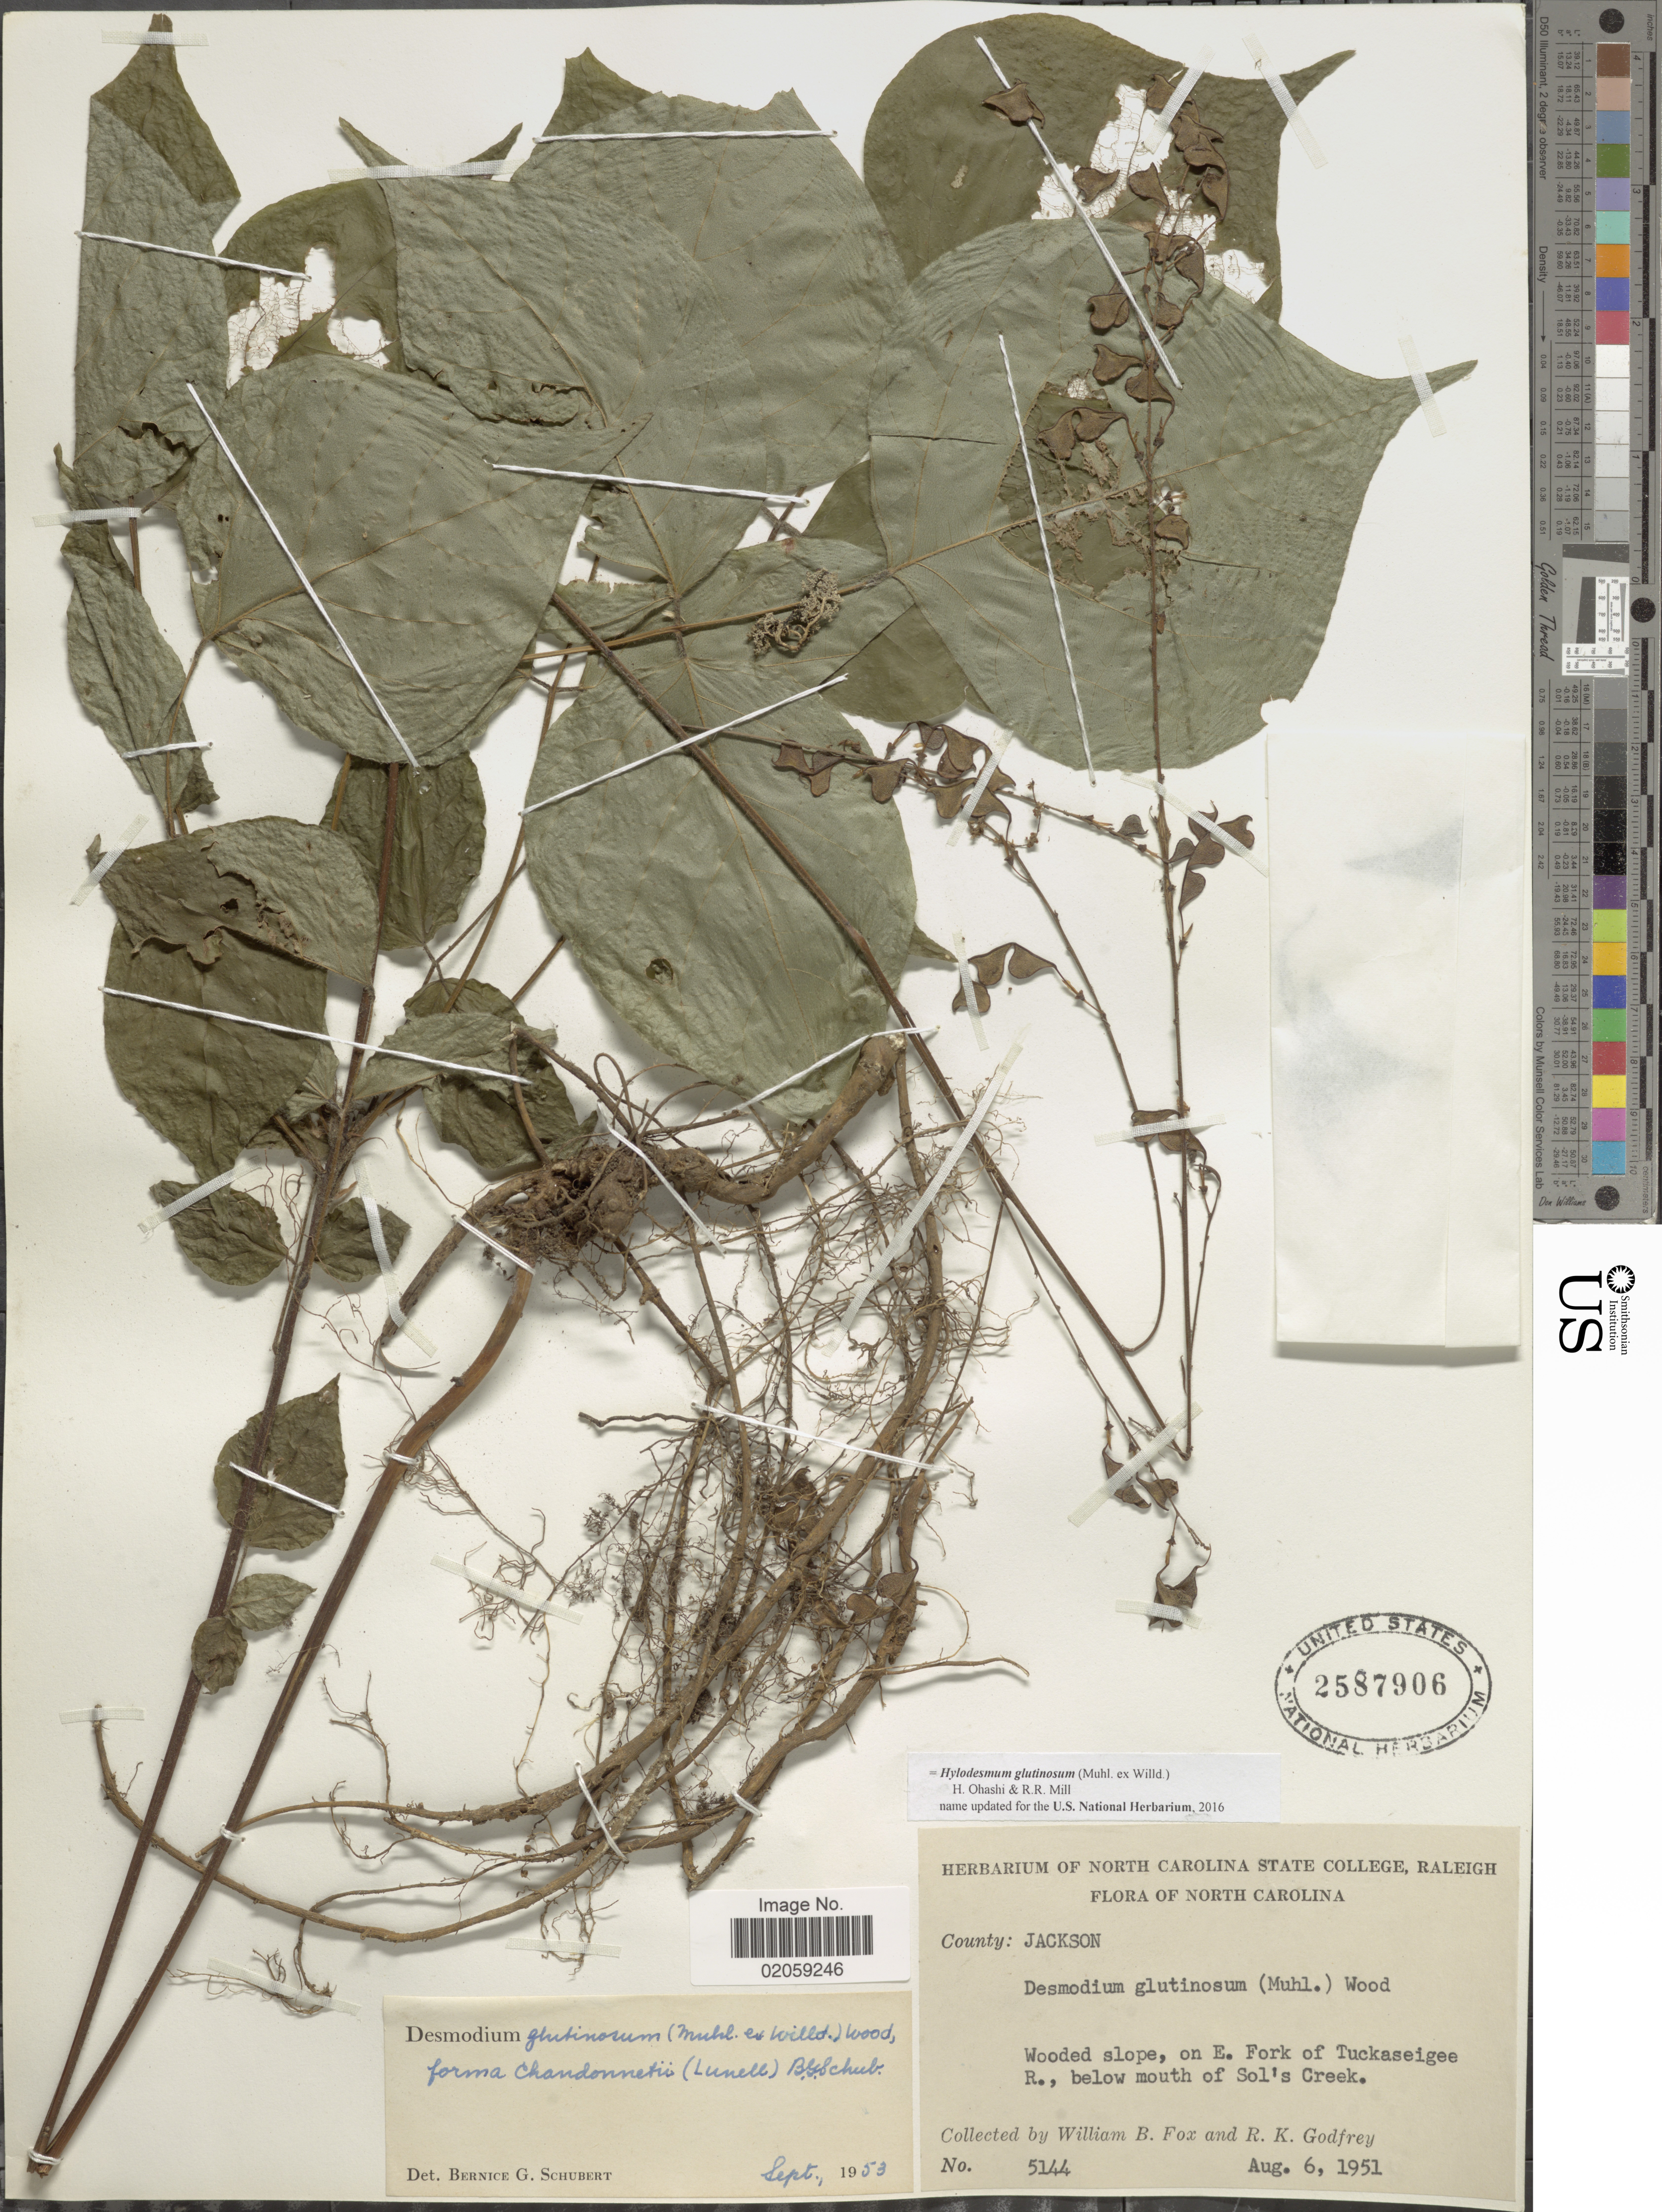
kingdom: Plantae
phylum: Tracheophyta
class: Magnoliopsida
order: Fabales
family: Fabaceae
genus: Hylodesmum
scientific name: Hylodesmum glutinosum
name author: (Muhl. ex Willd.) H. Ohashi & R.R. Mill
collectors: W. B. Fox & R. K. Godfrey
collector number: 5144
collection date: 1951-08-06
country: United States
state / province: North Carolina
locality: County Jackson, On E Fork of Tuckaseigee R., below mouth of Sol's Creek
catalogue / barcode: US 2587906